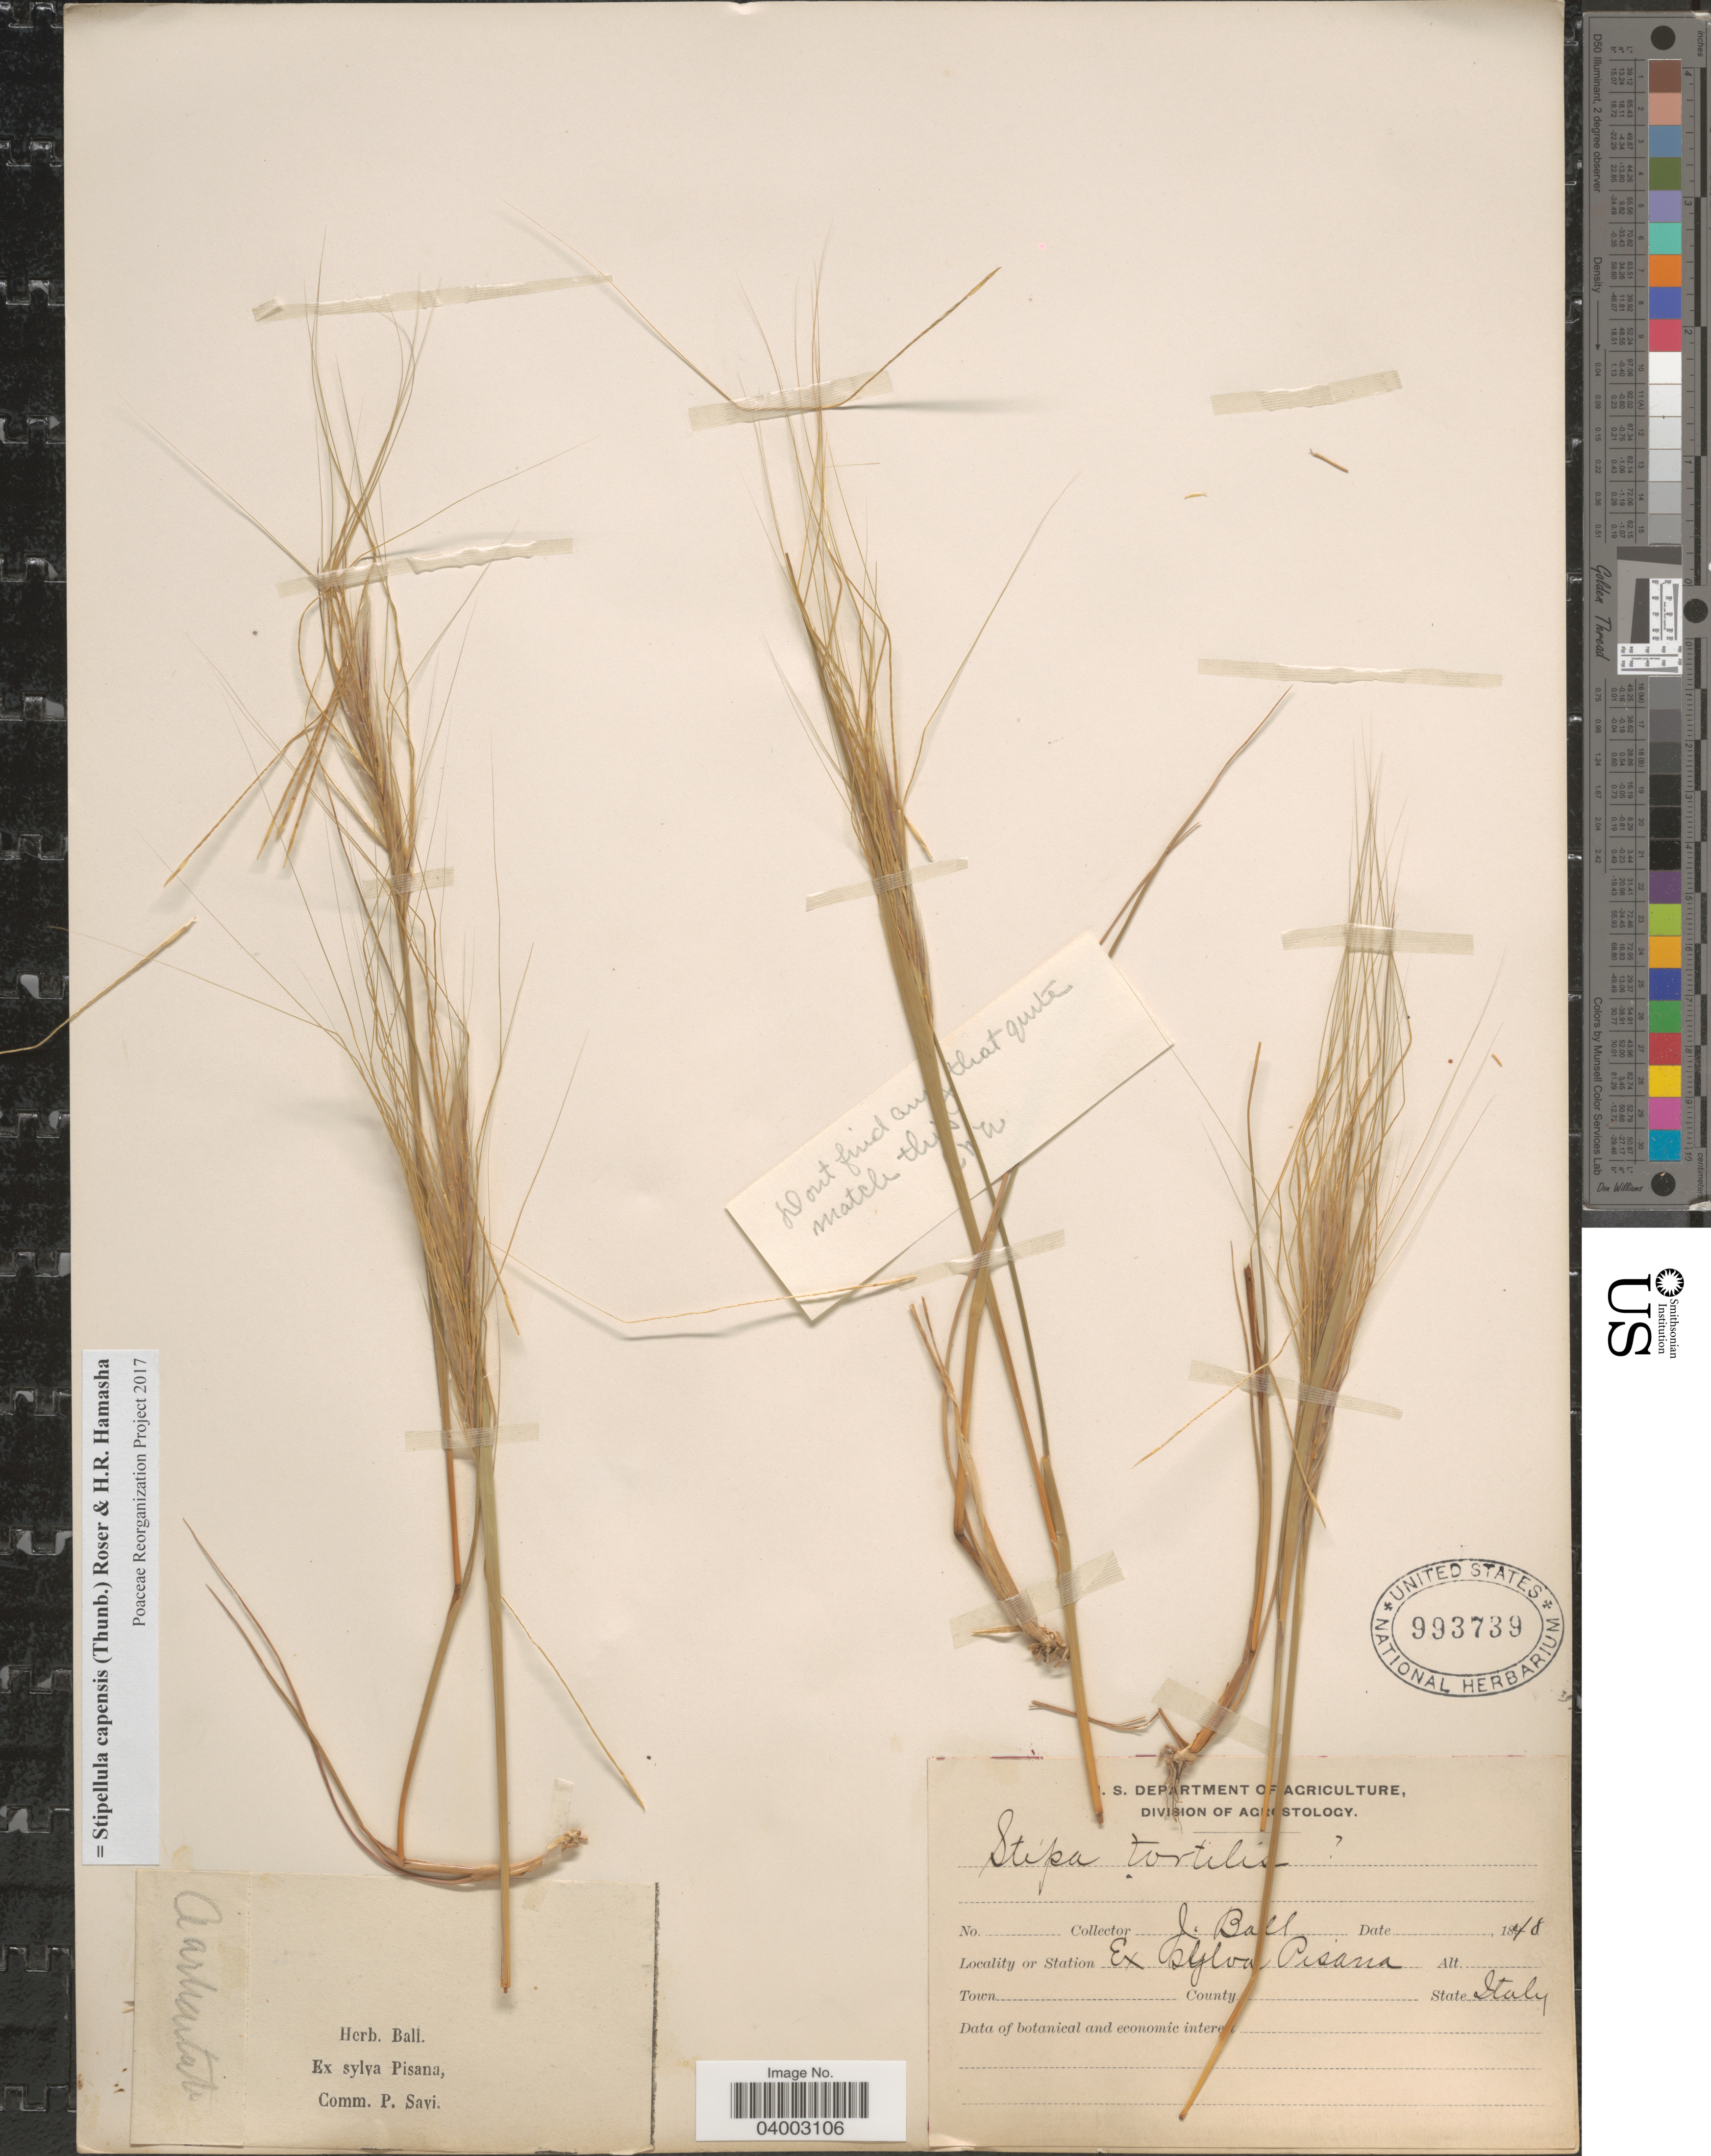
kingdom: Plantae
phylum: Tracheophyta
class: Liliopsida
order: Poales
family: Poaceae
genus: Stipellula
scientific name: Stipellula capensis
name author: (Thunb.) Röser & H. R. Hamasha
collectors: J. Ball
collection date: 1848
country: Italy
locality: Station Ex sylva Pisana.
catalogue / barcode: US 993739